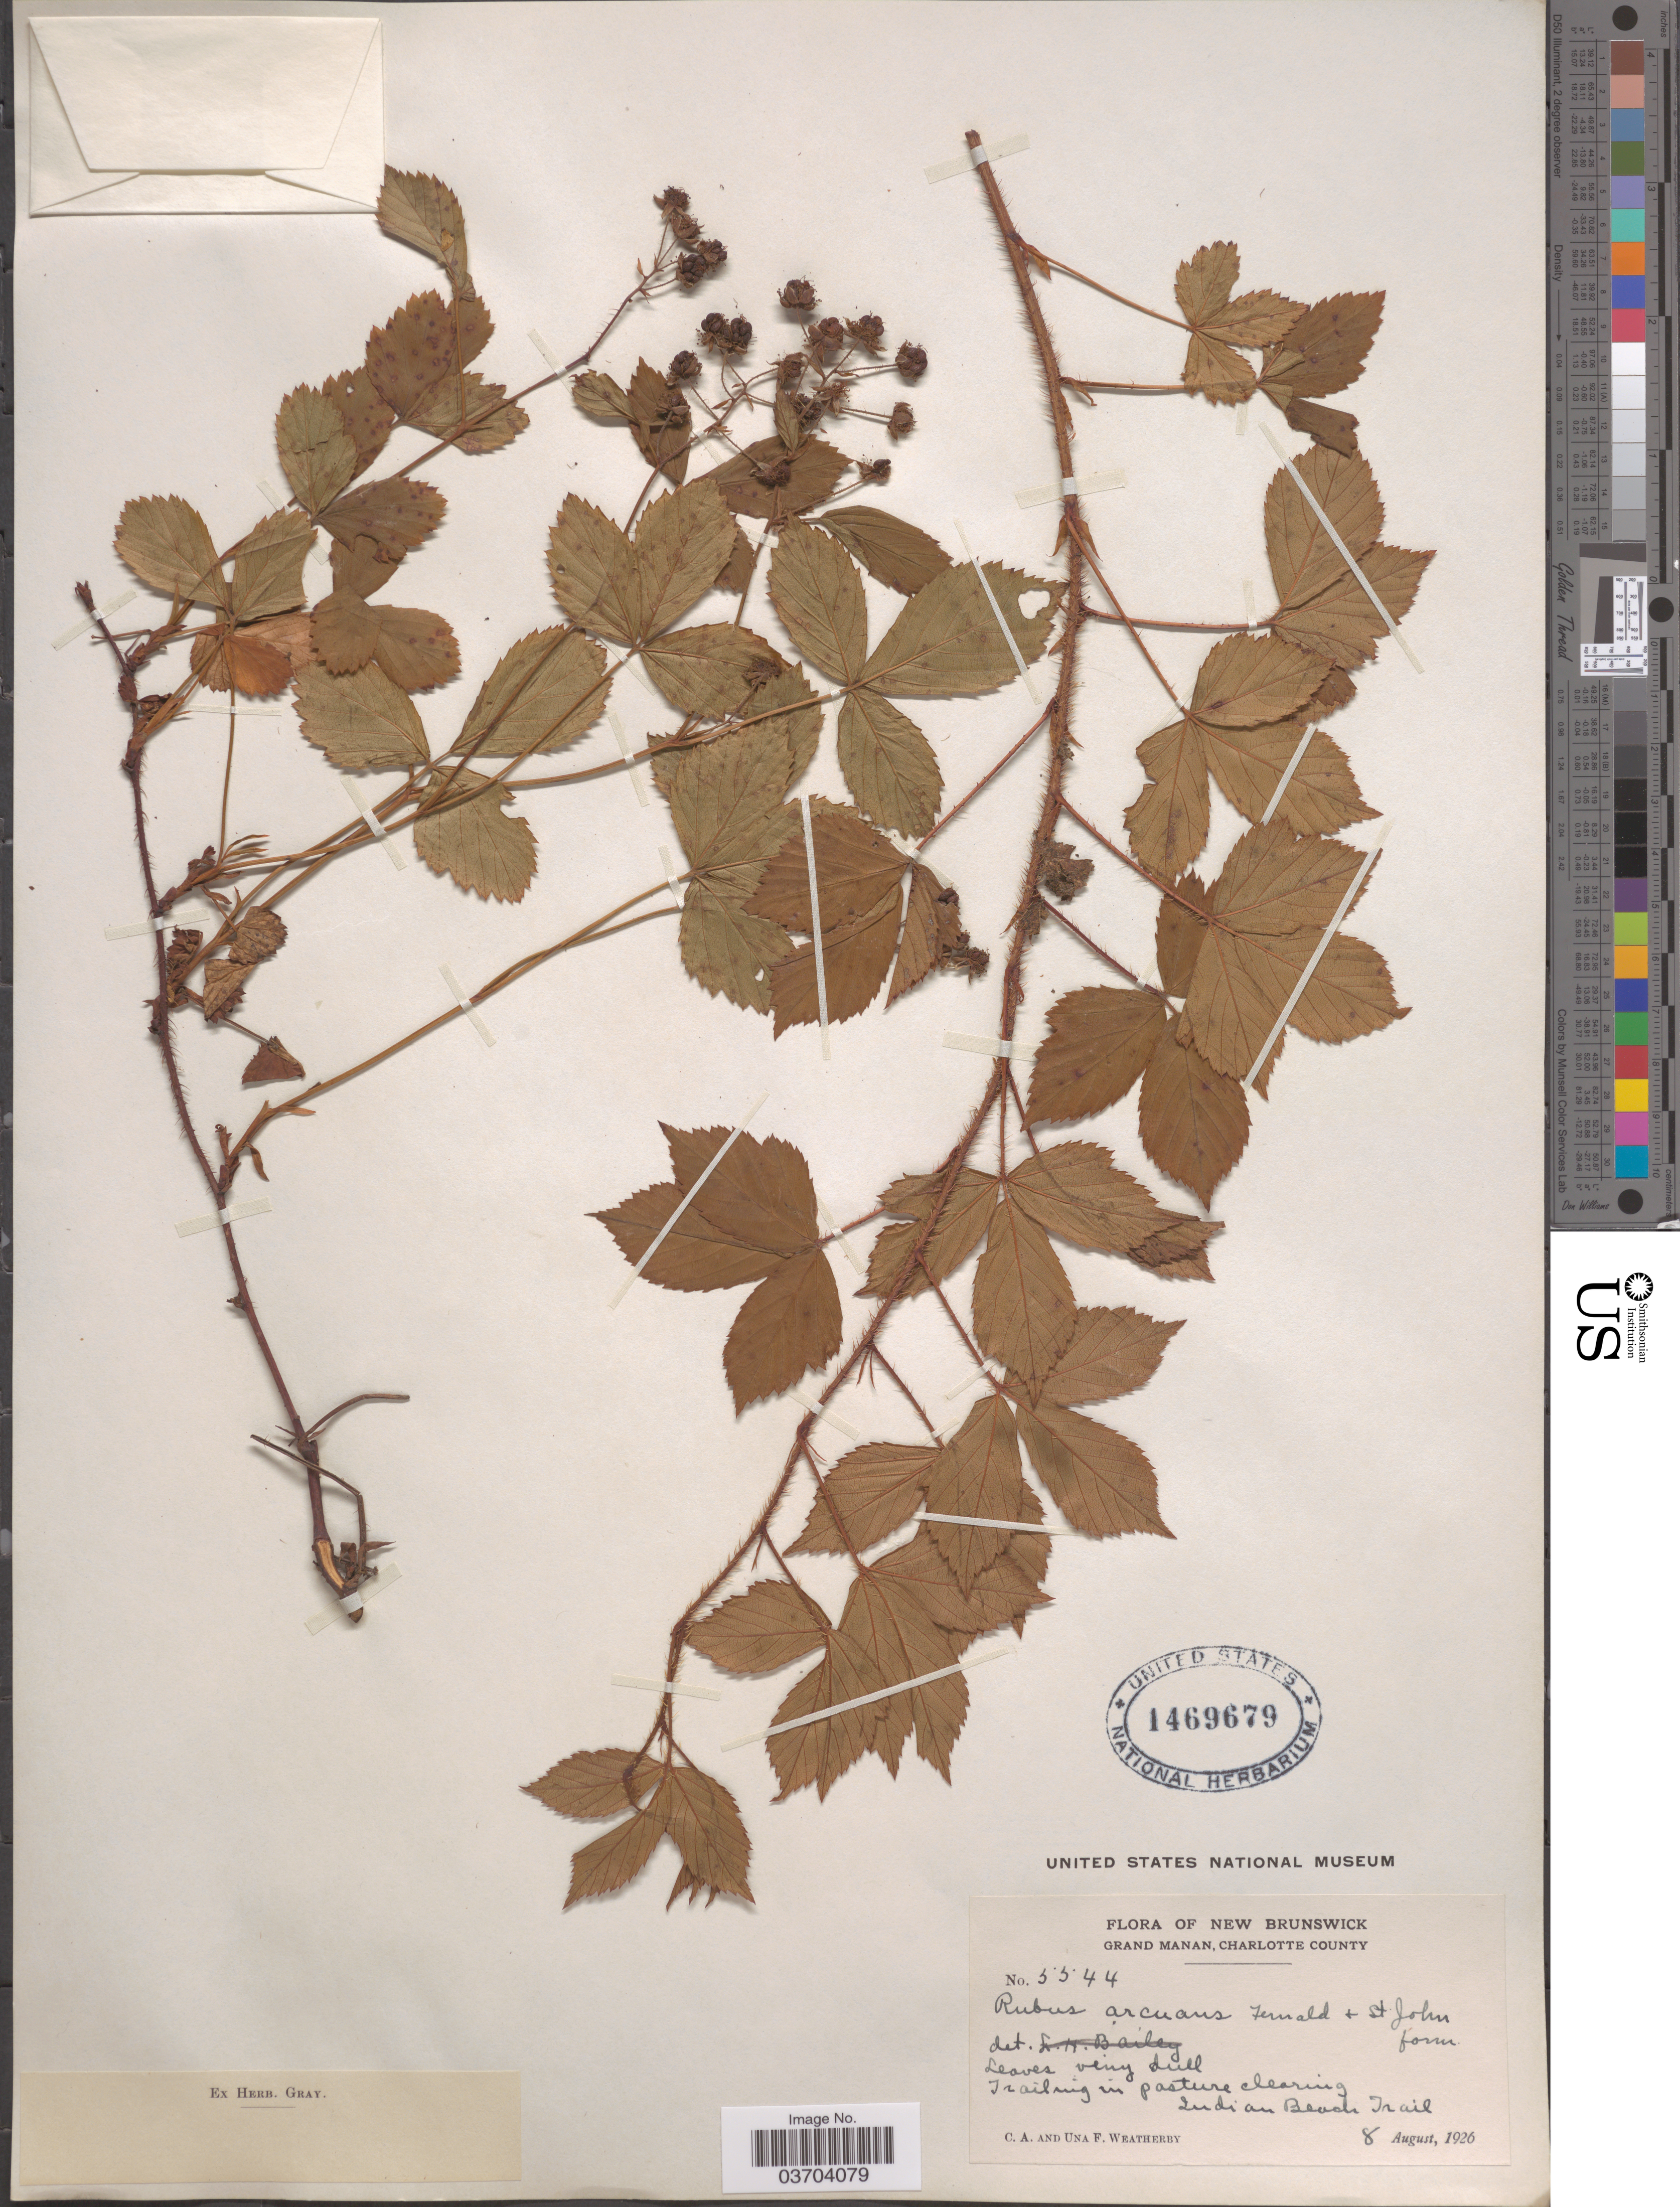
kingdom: Plantae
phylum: Tracheophyta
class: Magnoliopsida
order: Rosales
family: Rosaceae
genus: Rubus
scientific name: Rubus arcuans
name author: Fernald & H. St. John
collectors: C. A. Weatherby & U. Weatherby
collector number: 5544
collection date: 1926-08-08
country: Canada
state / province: New Brunswick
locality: Grand Manan, Charlotte County. Trailing in pasture clearing Indian Beach Trail.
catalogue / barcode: US 1469679